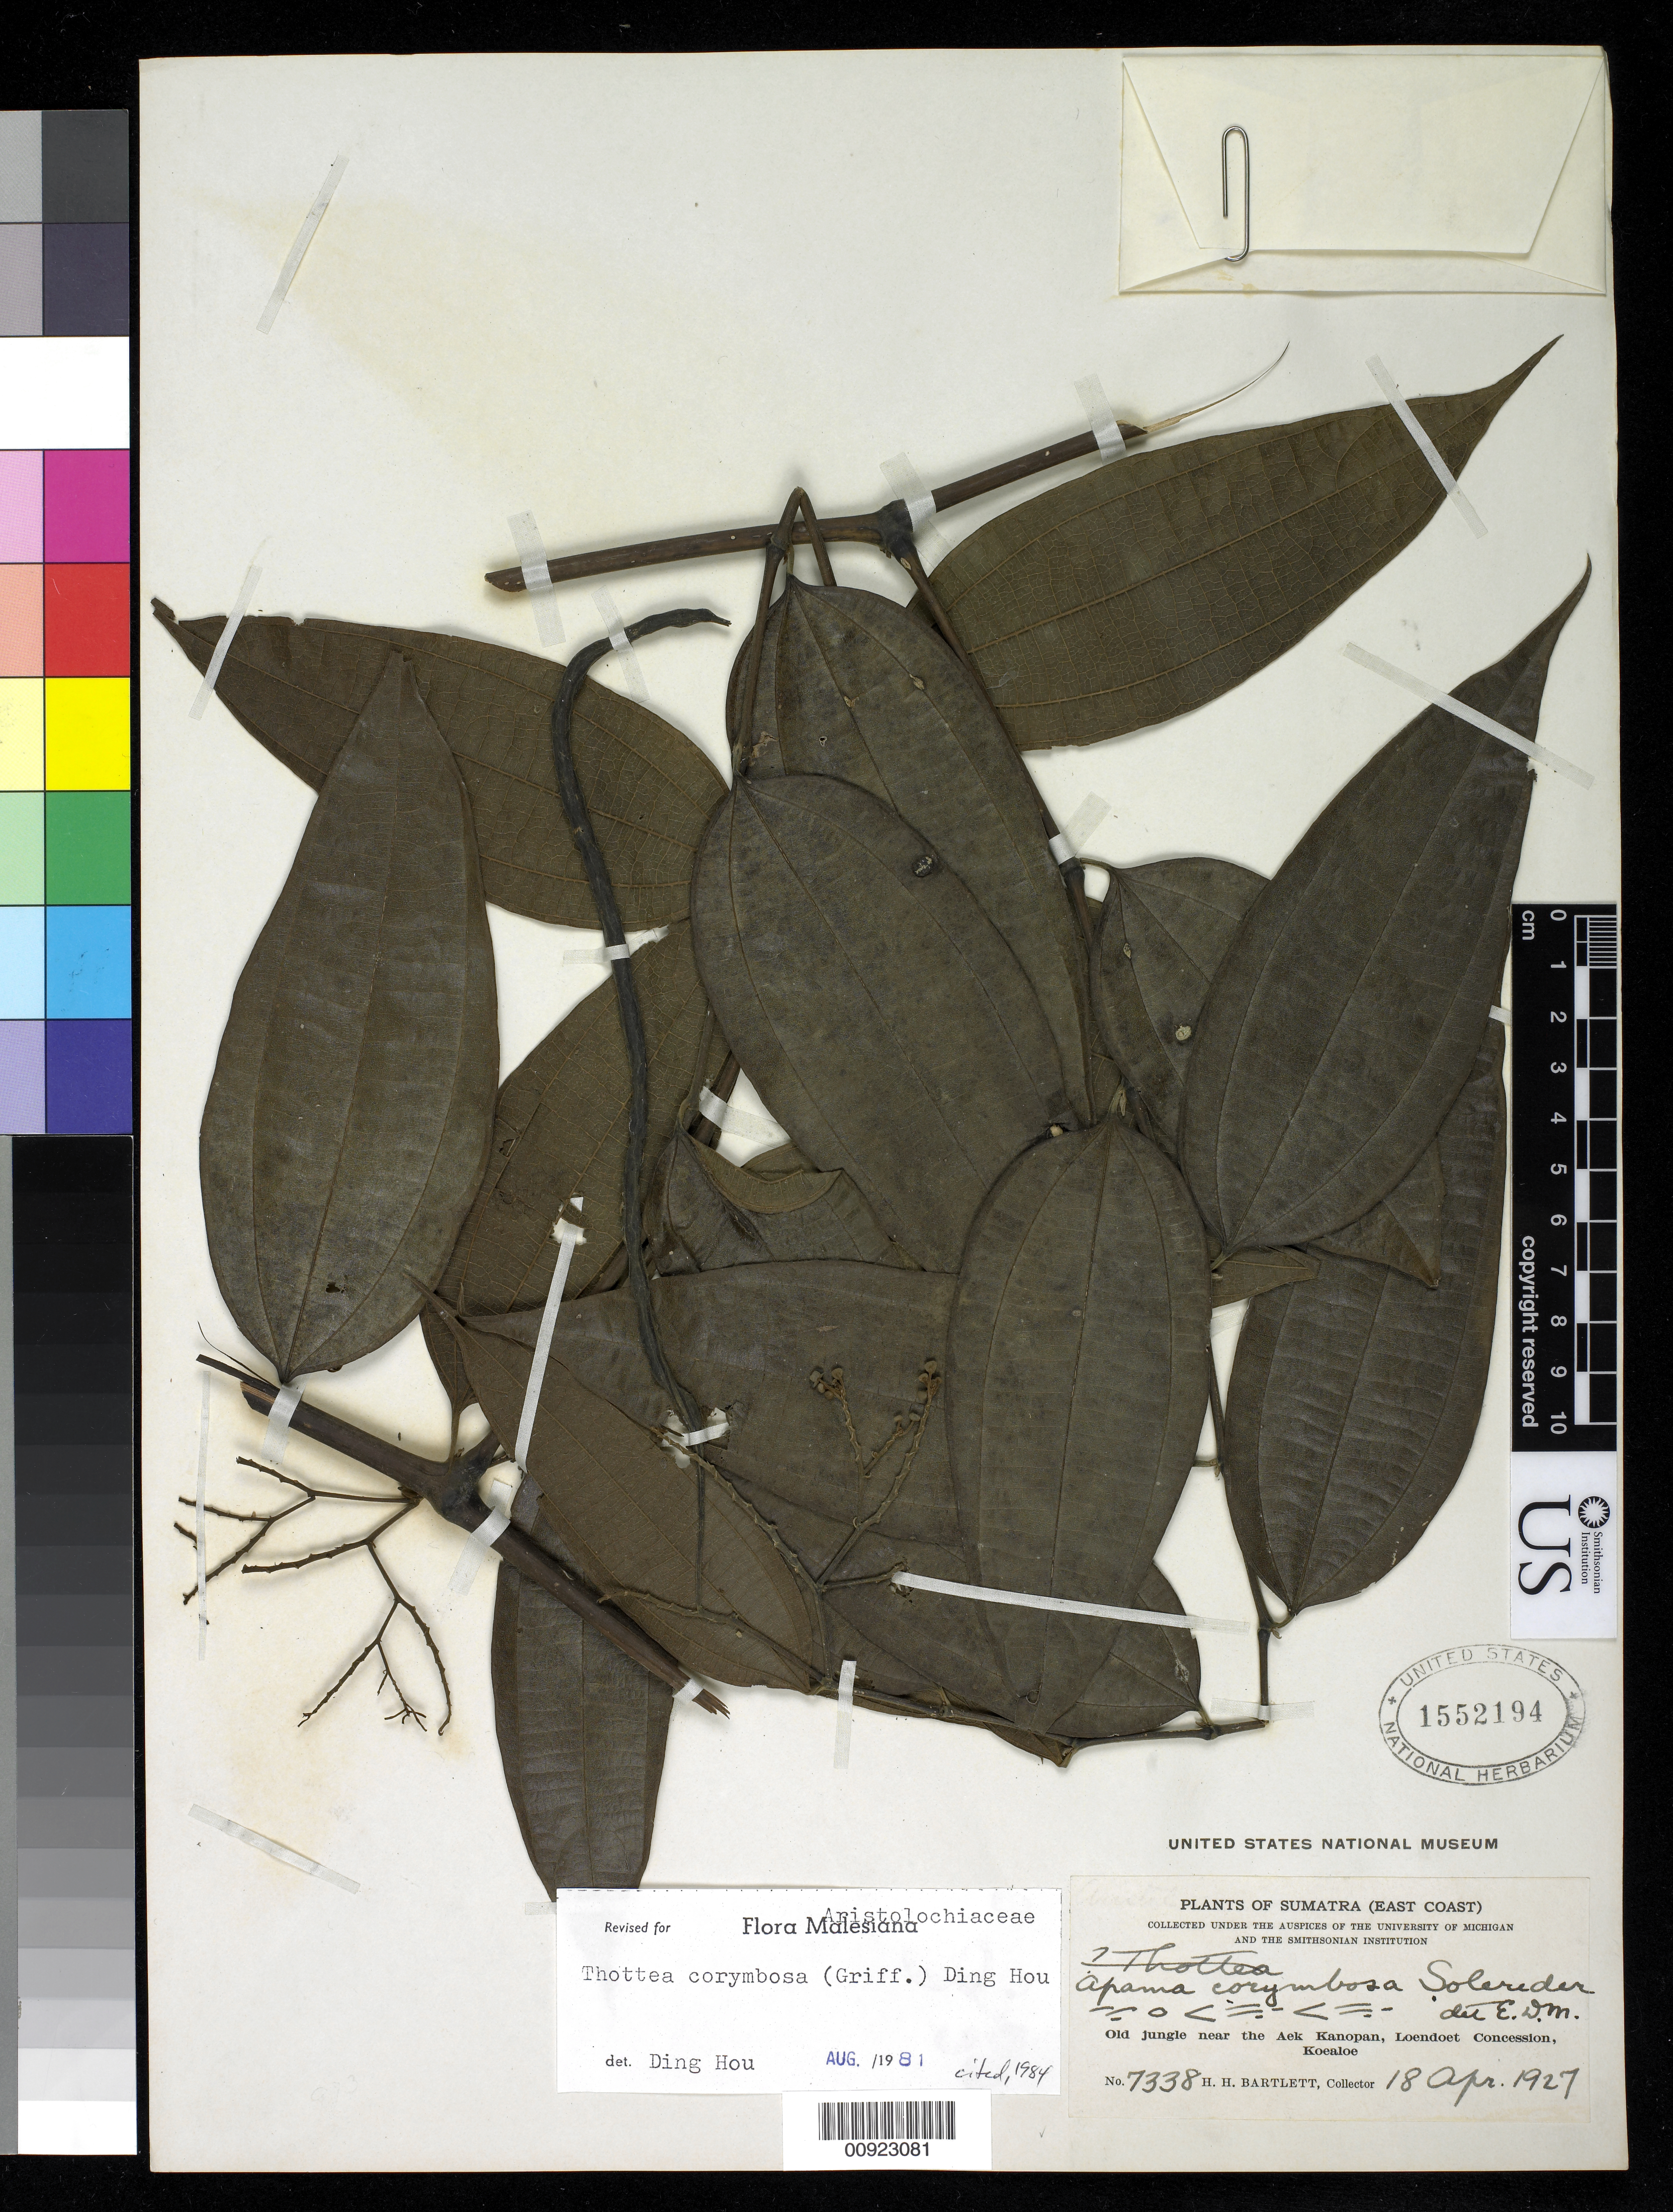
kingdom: Plantae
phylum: Tracheophyta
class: Magnoliopsida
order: Piperales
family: Aristolochiaceae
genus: Thottea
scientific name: Thottea corymbosa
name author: (Griff.) Ding Hou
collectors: Rahmat Si Boeea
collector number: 7338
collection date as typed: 07 Apr 1933 to 14 Apr 1933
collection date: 1933-04-07/1933-04-14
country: Indonesia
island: Sumatra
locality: East coast; District Kota Pinang, Subdivision Laboehan Batoe; Goenoeng Si Papan (in Concession Kaloebi)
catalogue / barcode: US 1681315